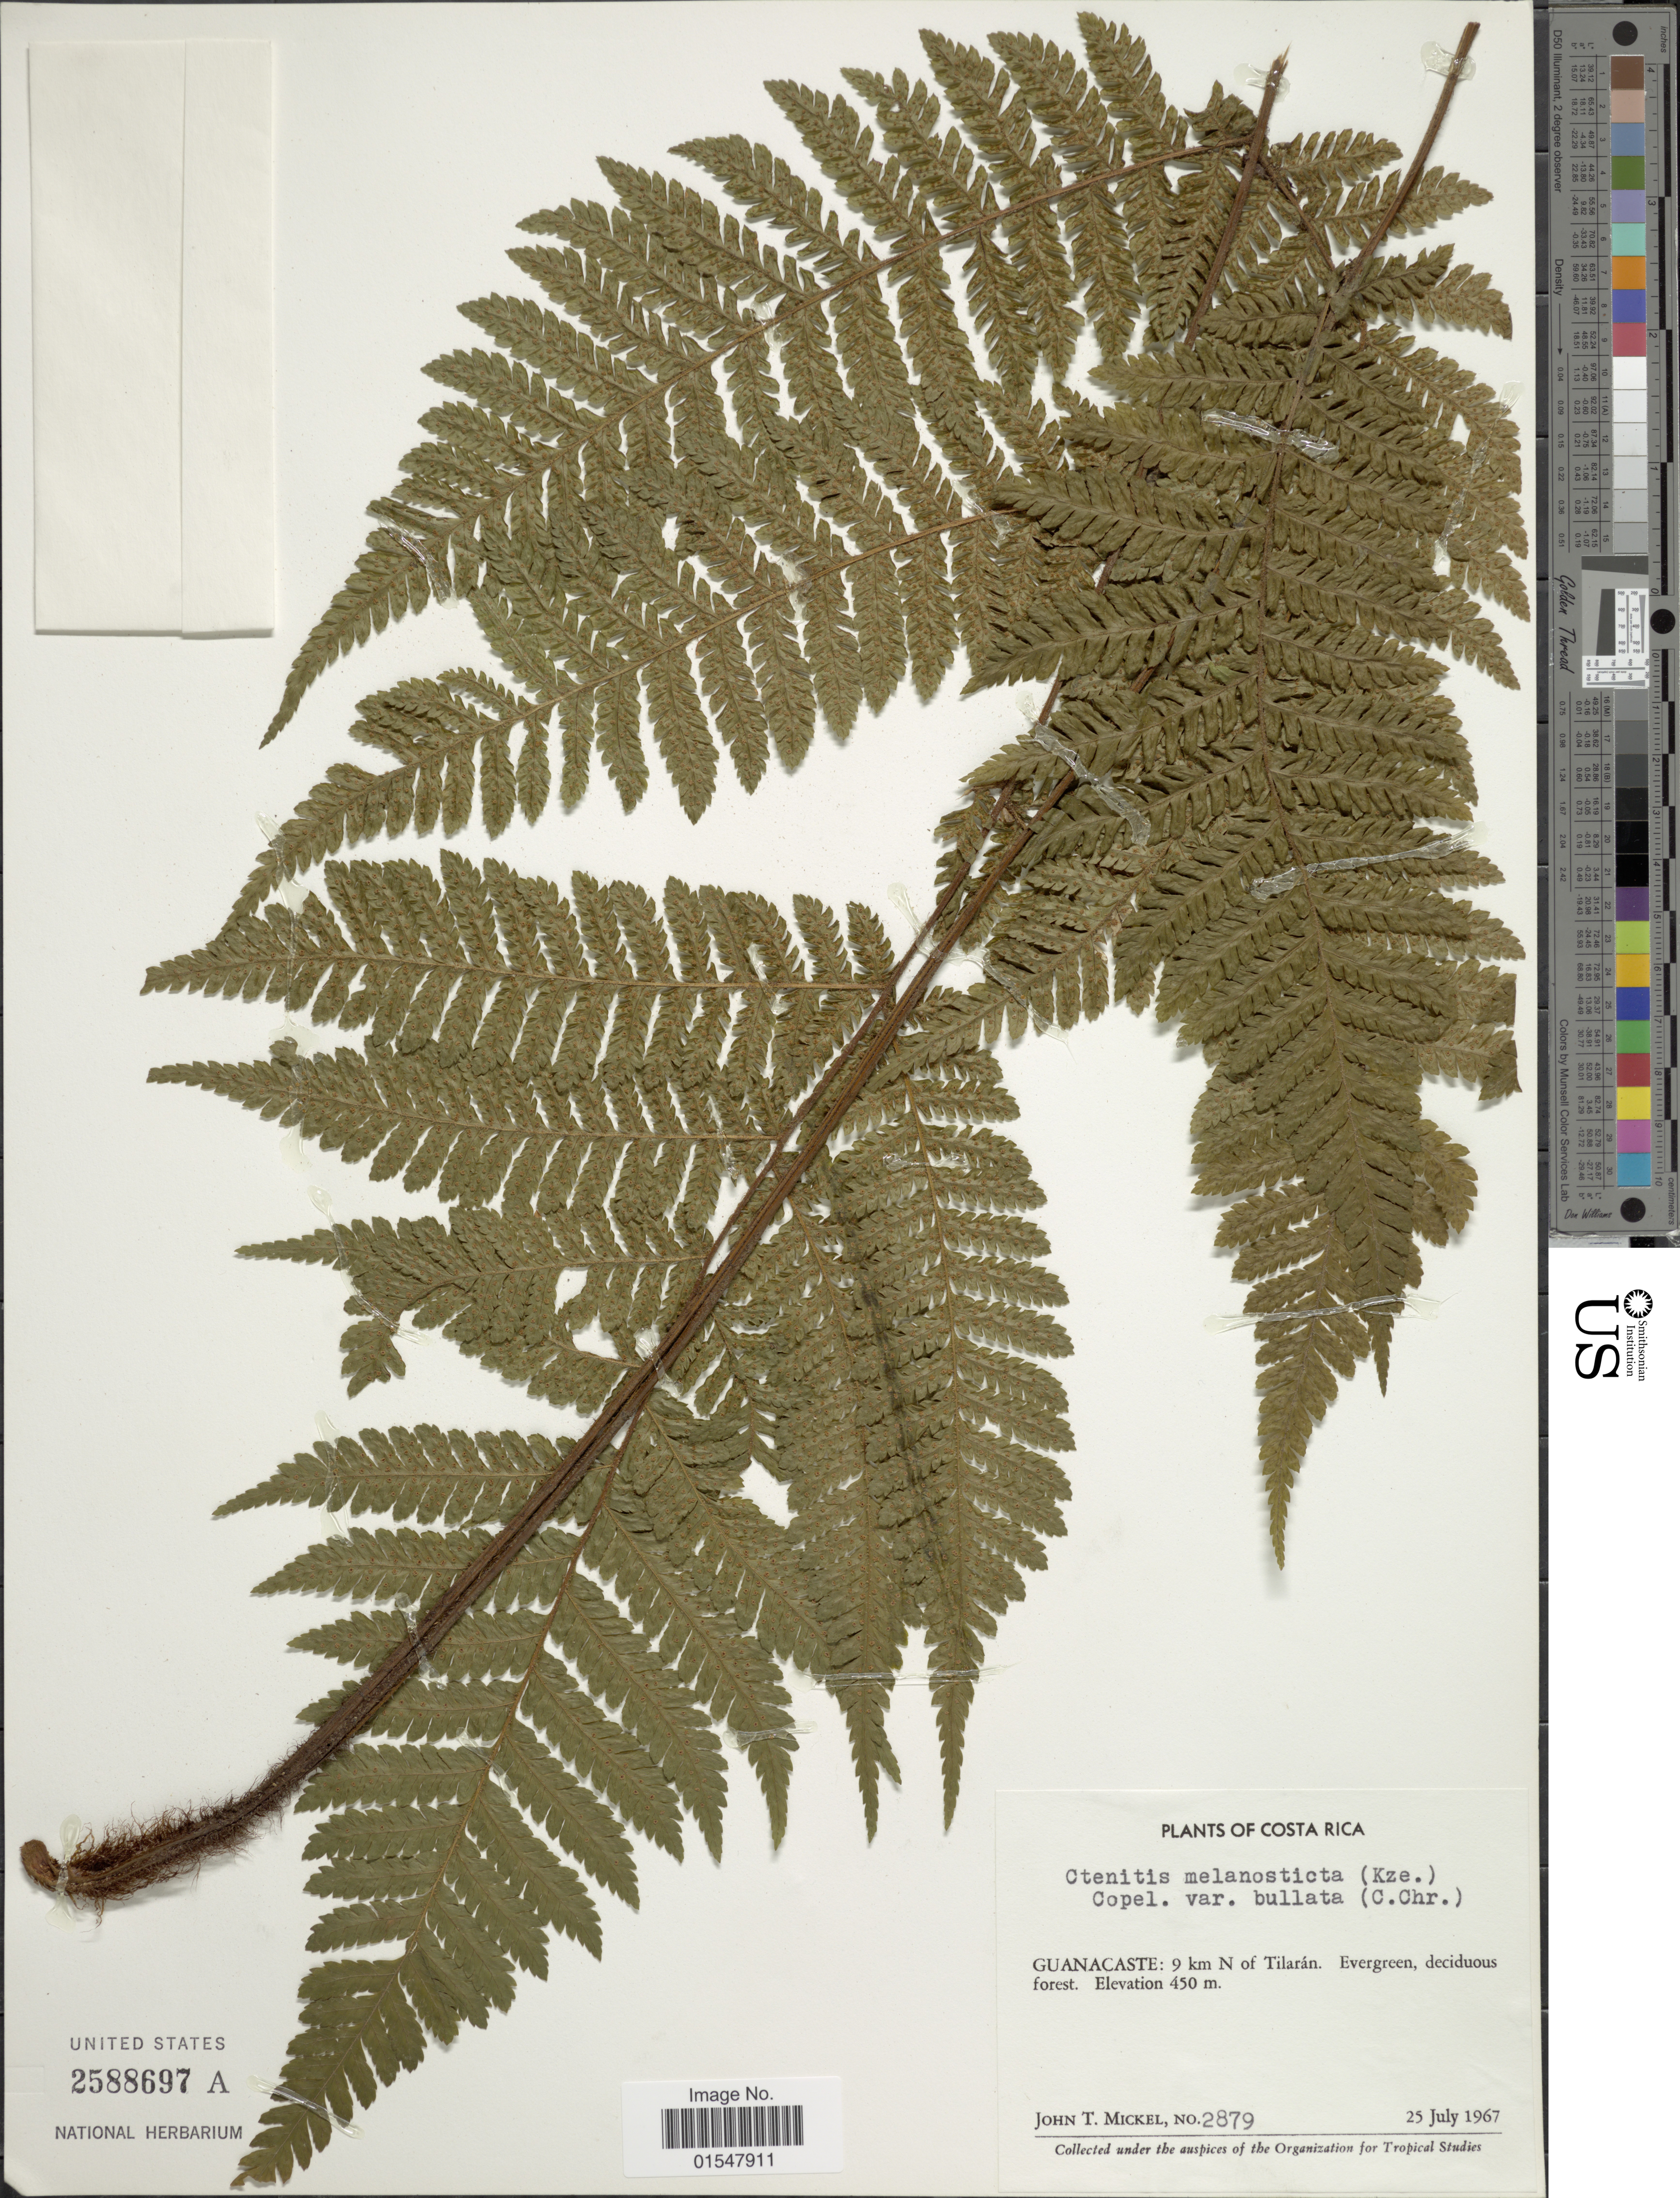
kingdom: Plantae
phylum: Tracheophyta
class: Polypodiopsida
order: Polypodiales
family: Dryopteridaceae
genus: Ctenitis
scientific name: Ctenitis melanosticta var. bullata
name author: (Christ) Lellinger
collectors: J. T. Mickel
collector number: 2879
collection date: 1967-07-25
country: Costa Rica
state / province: Guanacaste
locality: Costa Rica, Guanacaste: 9 km N of Tilarán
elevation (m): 450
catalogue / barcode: US 2588697A